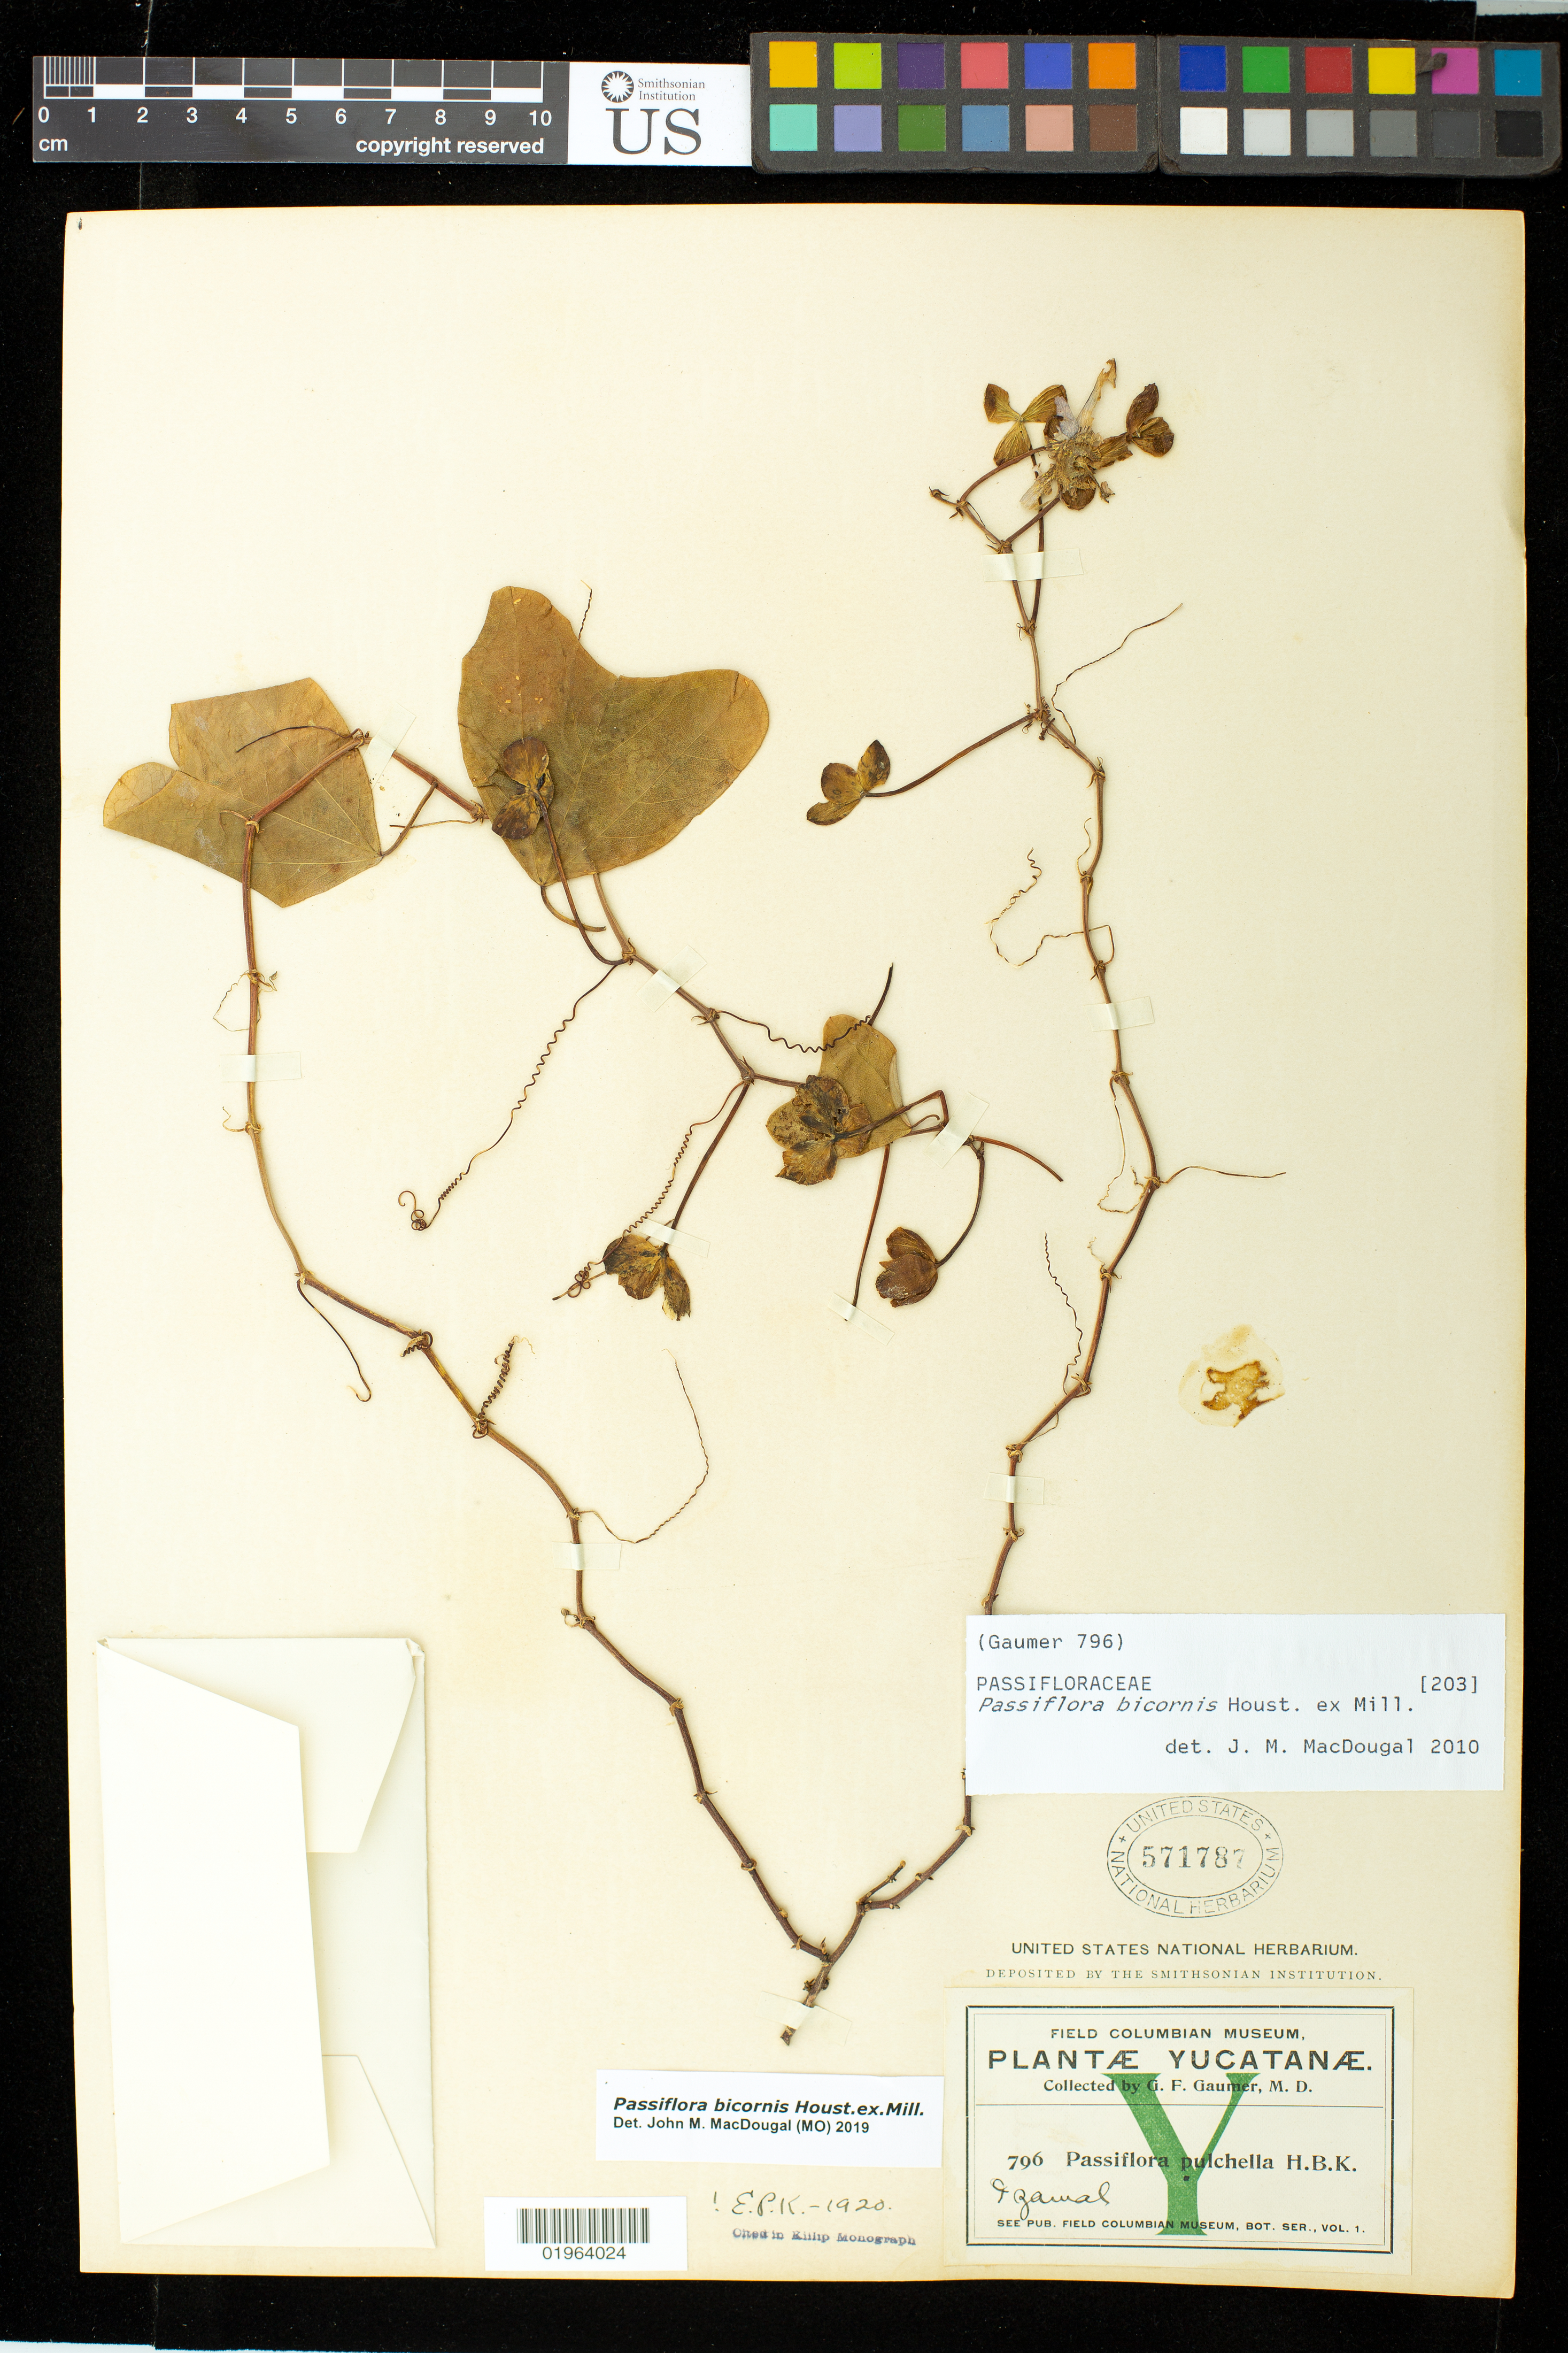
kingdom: Plantae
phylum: Tracheophyta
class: Magnoliopsida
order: Malpighiales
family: Passifloraceae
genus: Passiflora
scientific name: Passiflora bicornis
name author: Houst. ex Mill.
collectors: G. F. Gaumer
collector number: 796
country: Mexico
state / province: Yucatan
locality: Izamal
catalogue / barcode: US 571787